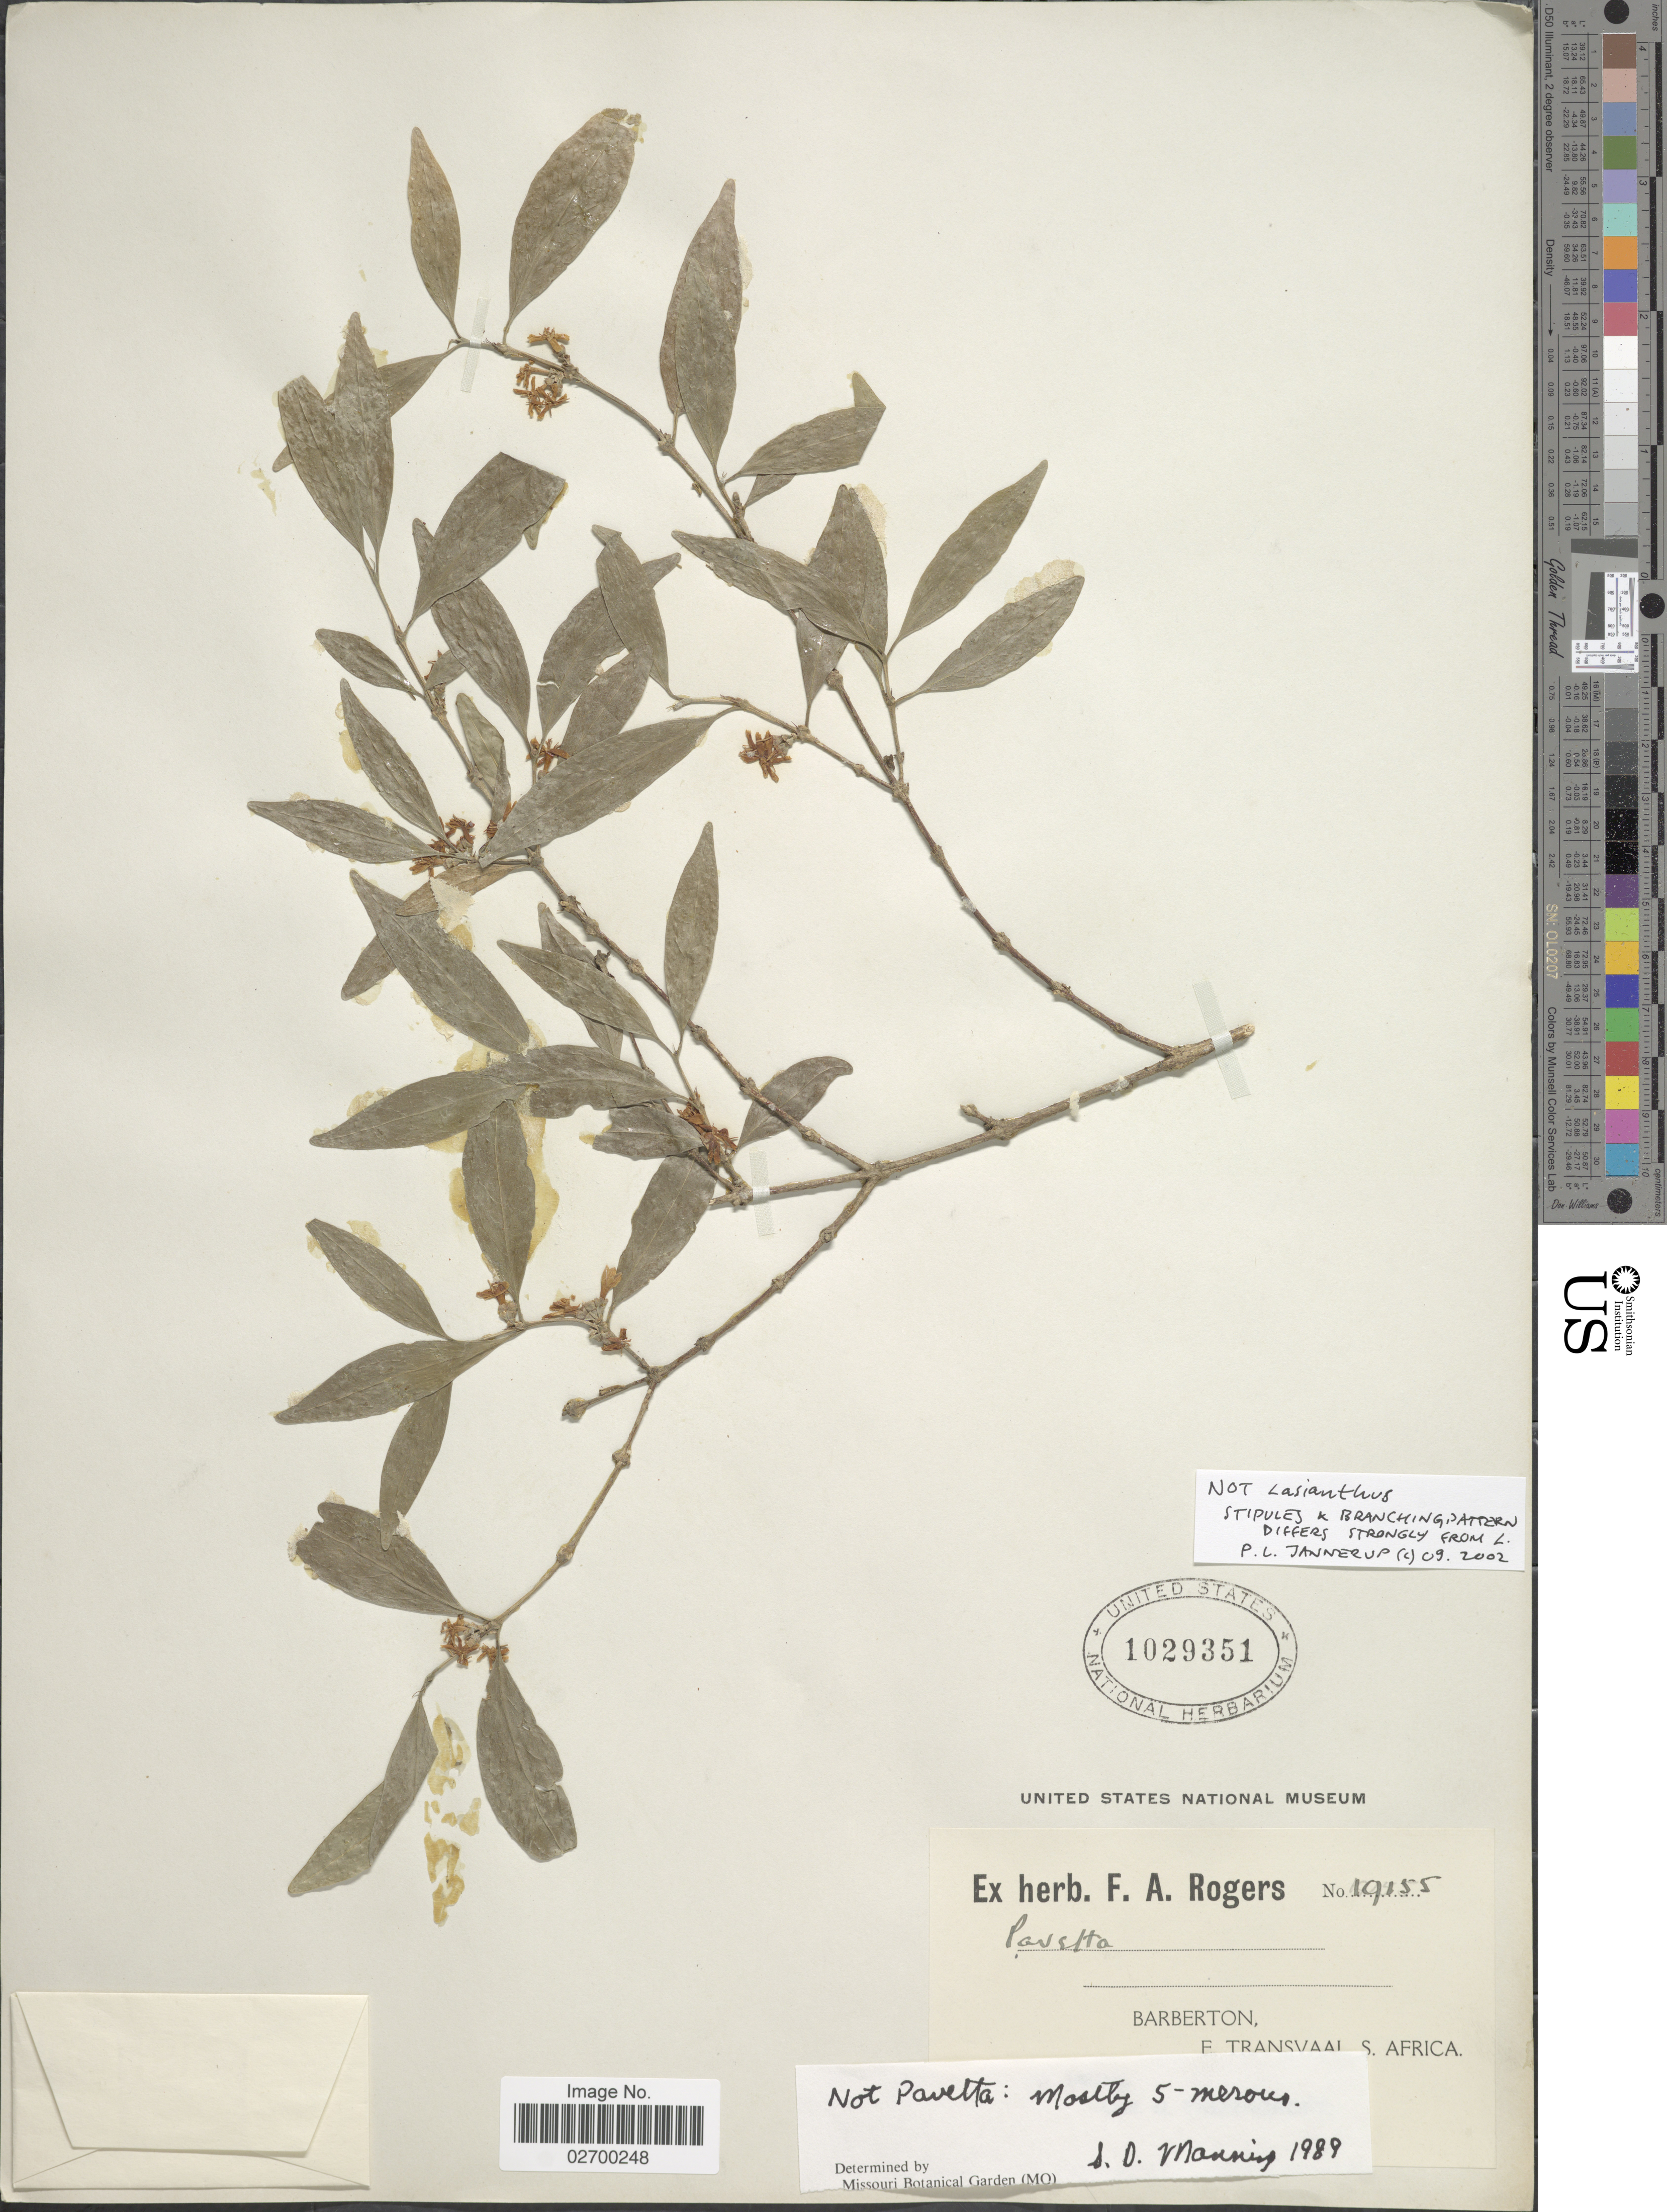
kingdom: Plantae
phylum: Tracheophyta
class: Magnoliopsida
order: Gentianales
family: Rubiaceae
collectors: ex herb. F. A. Rogers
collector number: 19155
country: South Africa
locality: Barberton, E. Transvaal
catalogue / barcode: US 1029351